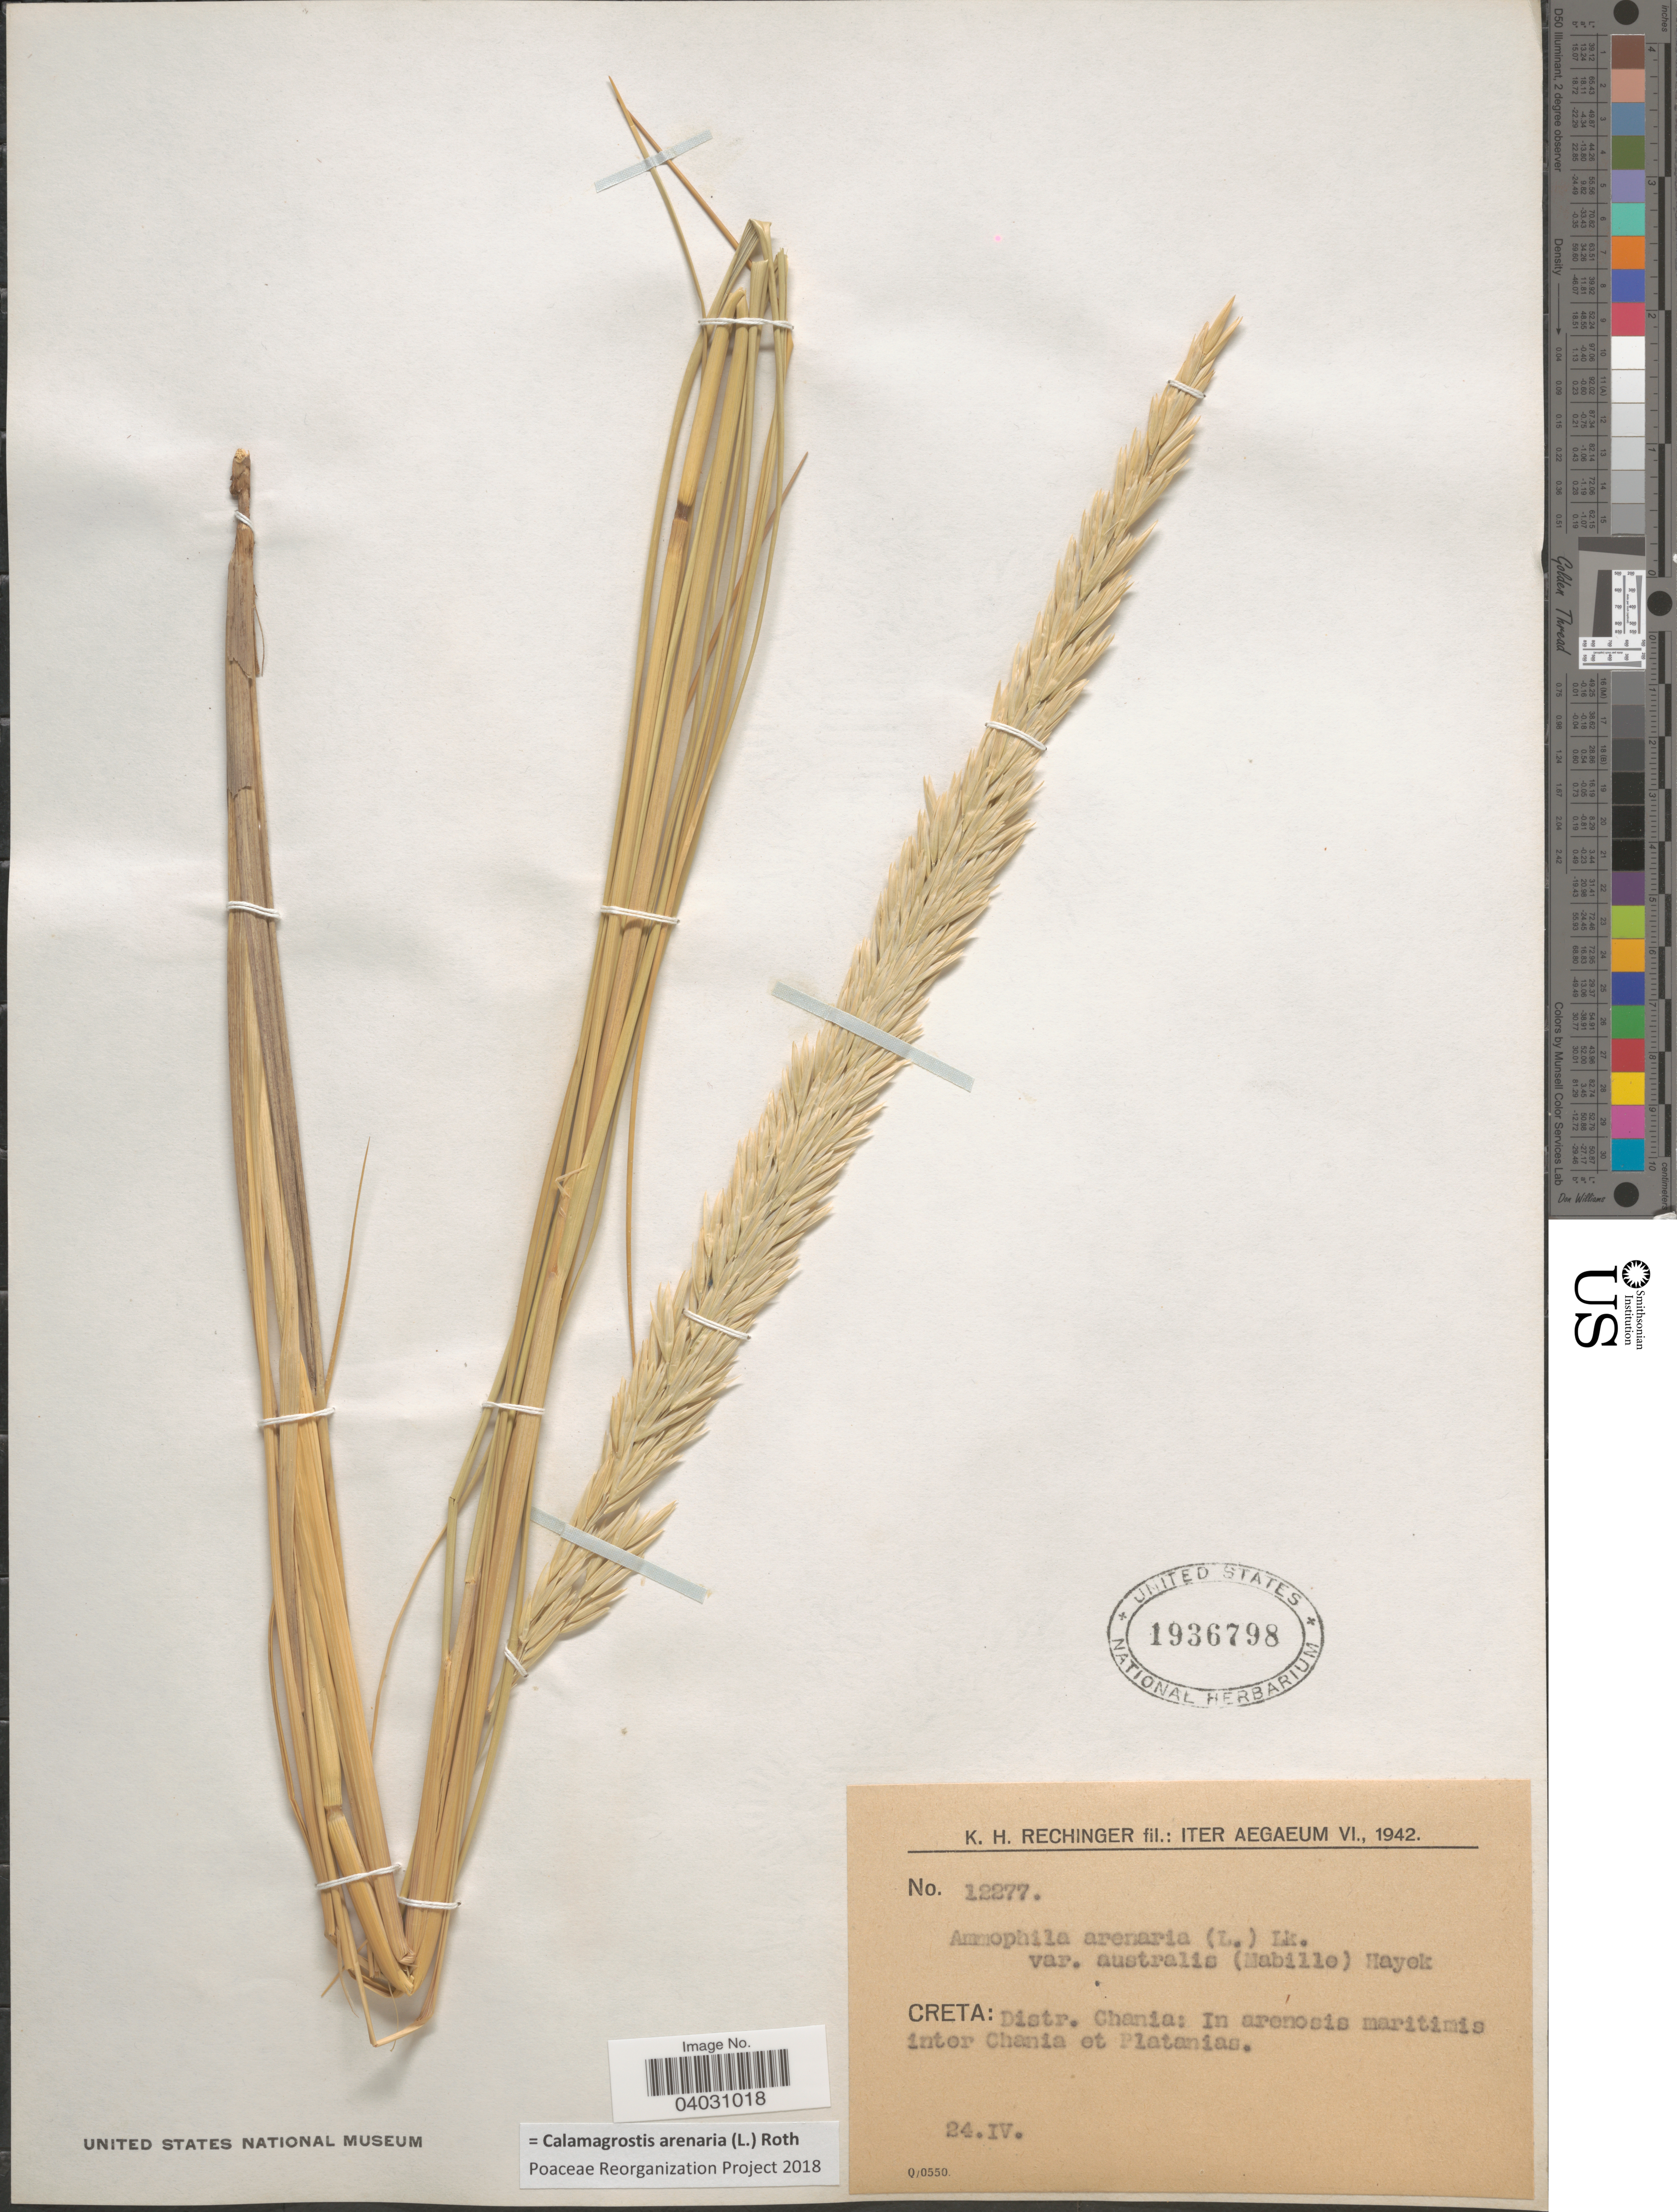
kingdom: Plantae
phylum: Tracheophyta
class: Liliopsida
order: Poales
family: Poaceae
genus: Calamagrostis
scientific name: Calamagrostis arenaria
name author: (L.) Roth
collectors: K. H. Rechinger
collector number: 12277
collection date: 1942-04-24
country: Greece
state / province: Crete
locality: Iter Aegaeum. Creta: Distr. Chania: In arenosis maritimis inter Chania et Platanias.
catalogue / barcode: US 1936798